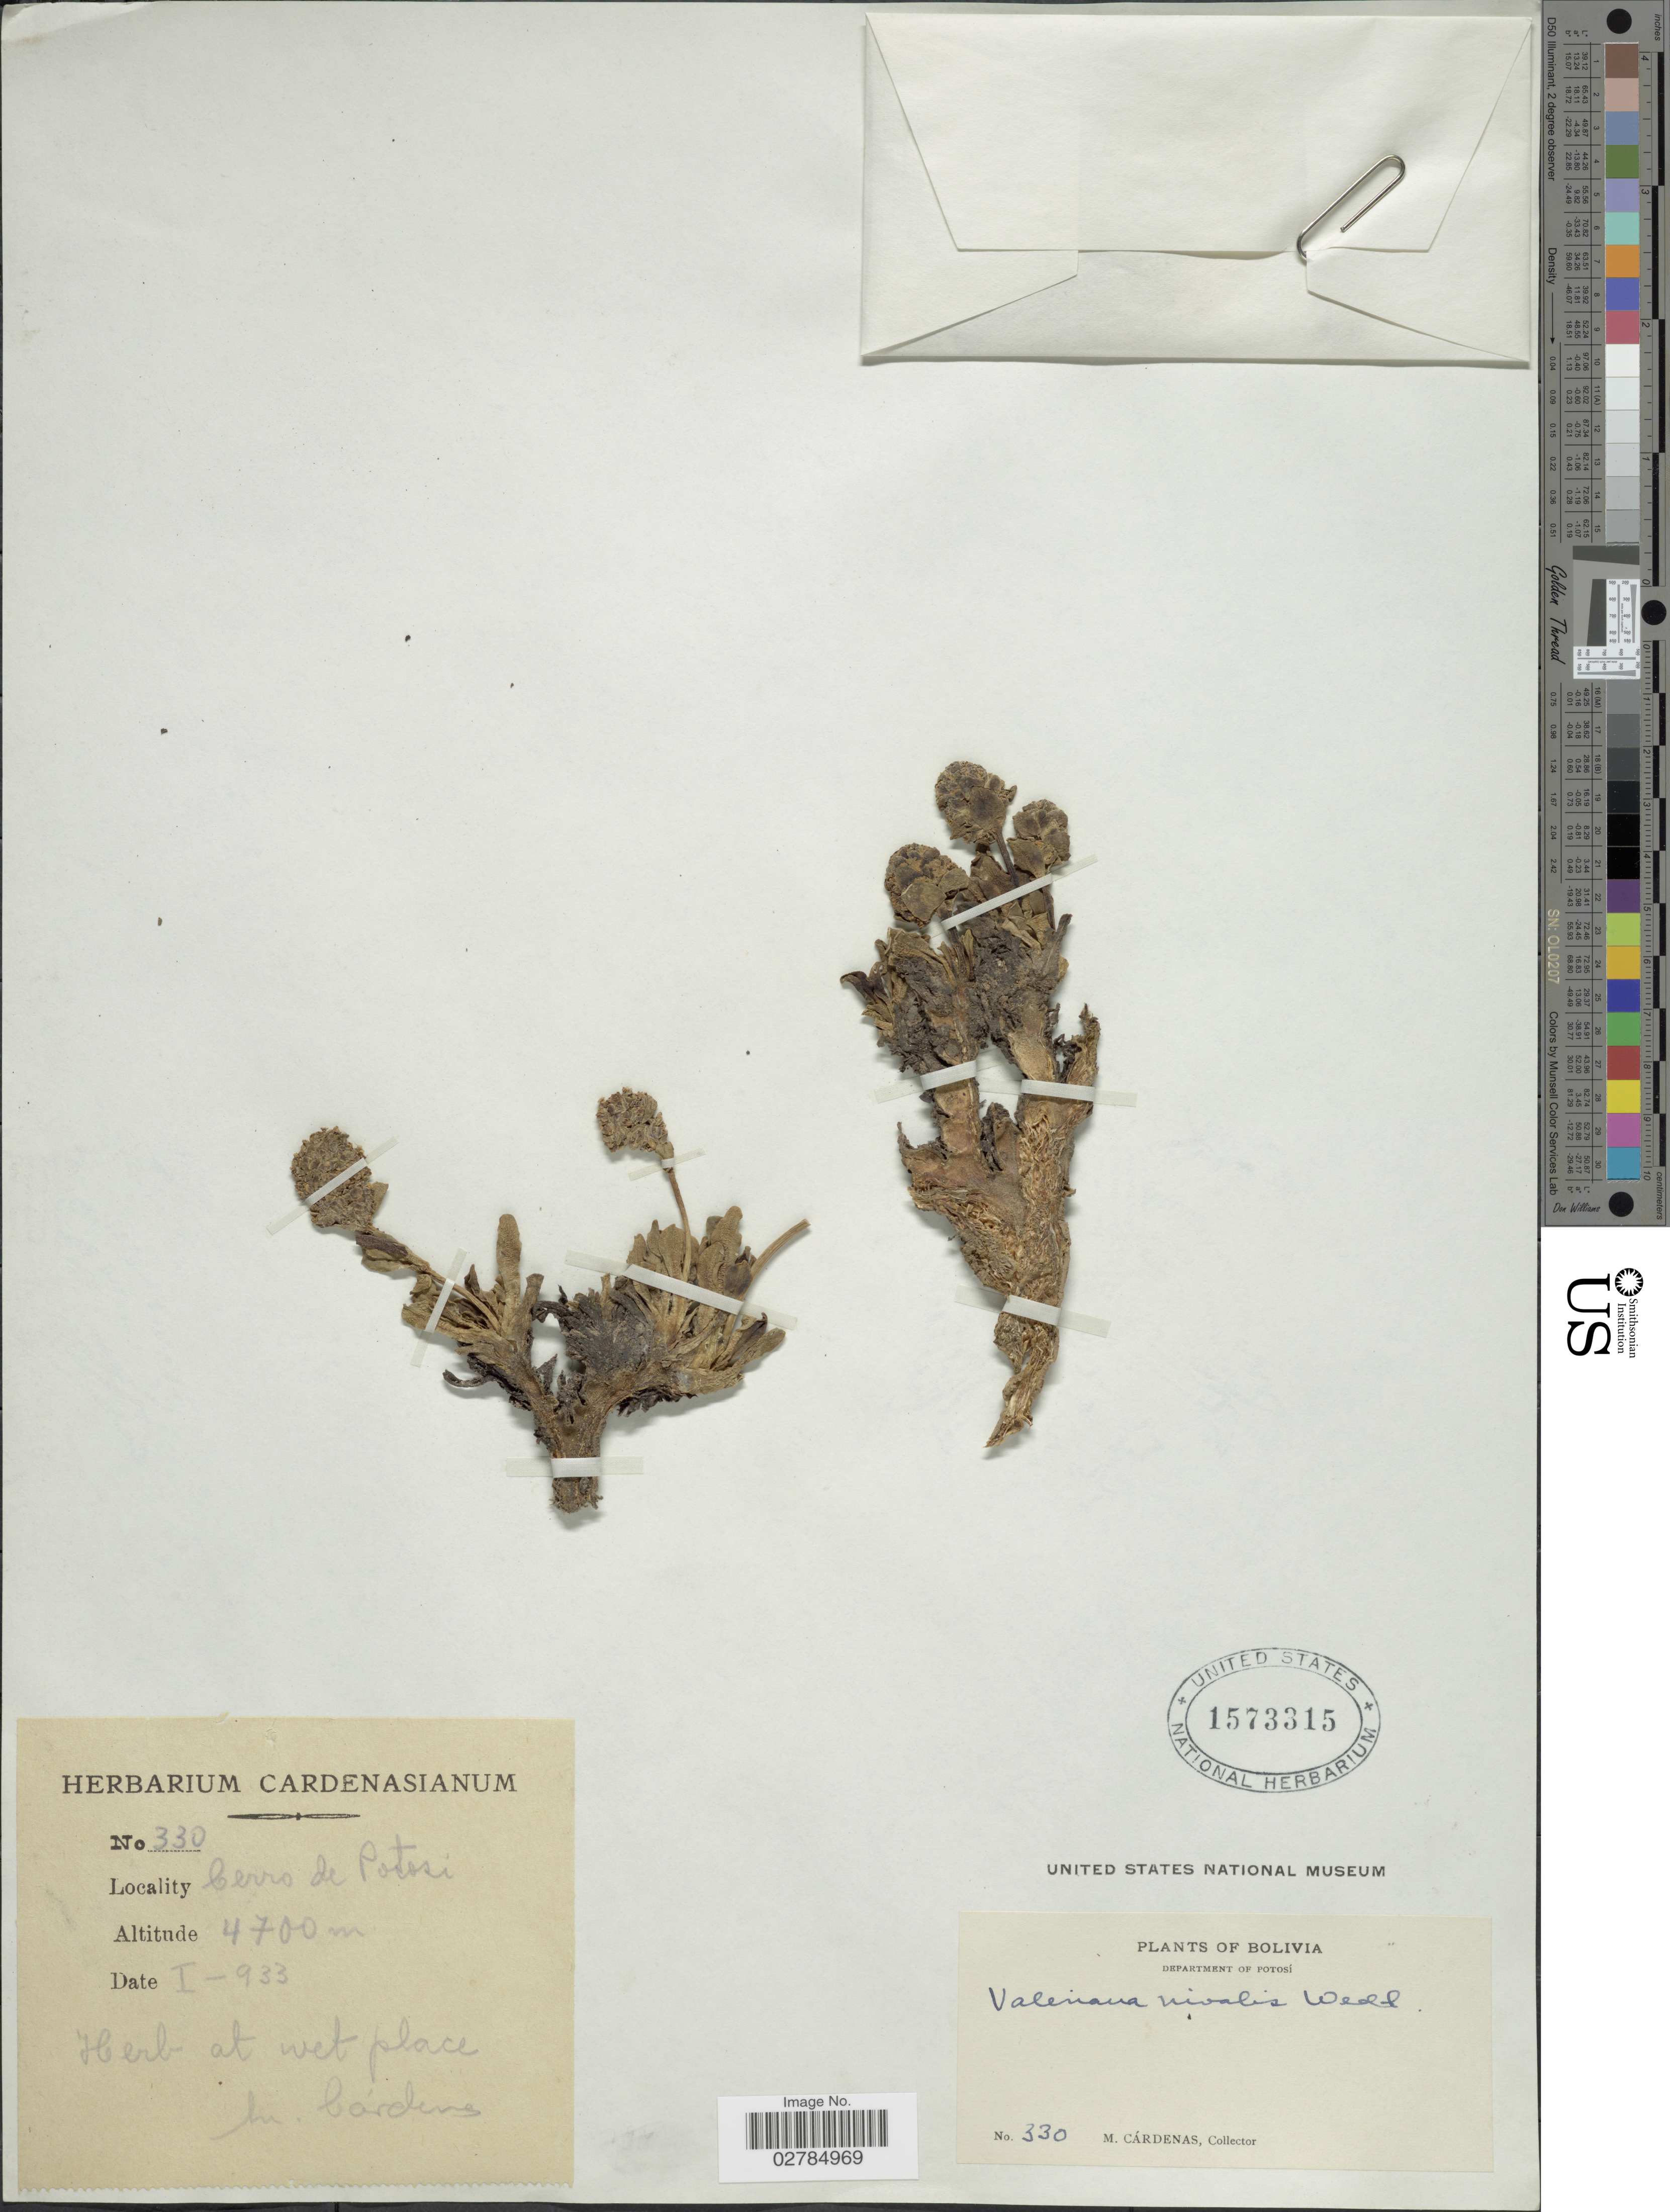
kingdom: Plantae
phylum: Tracheophyta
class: Magnoliopsida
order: Dipsacales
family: Caprifoliaceae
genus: Valeriana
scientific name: Valeriana nivalis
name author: Wedd.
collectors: M. Cárdenas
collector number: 330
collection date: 1933-01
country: Bolivia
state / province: Potosi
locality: Department of Potosí. Cerro de Potosi.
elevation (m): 4700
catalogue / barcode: US 1573315